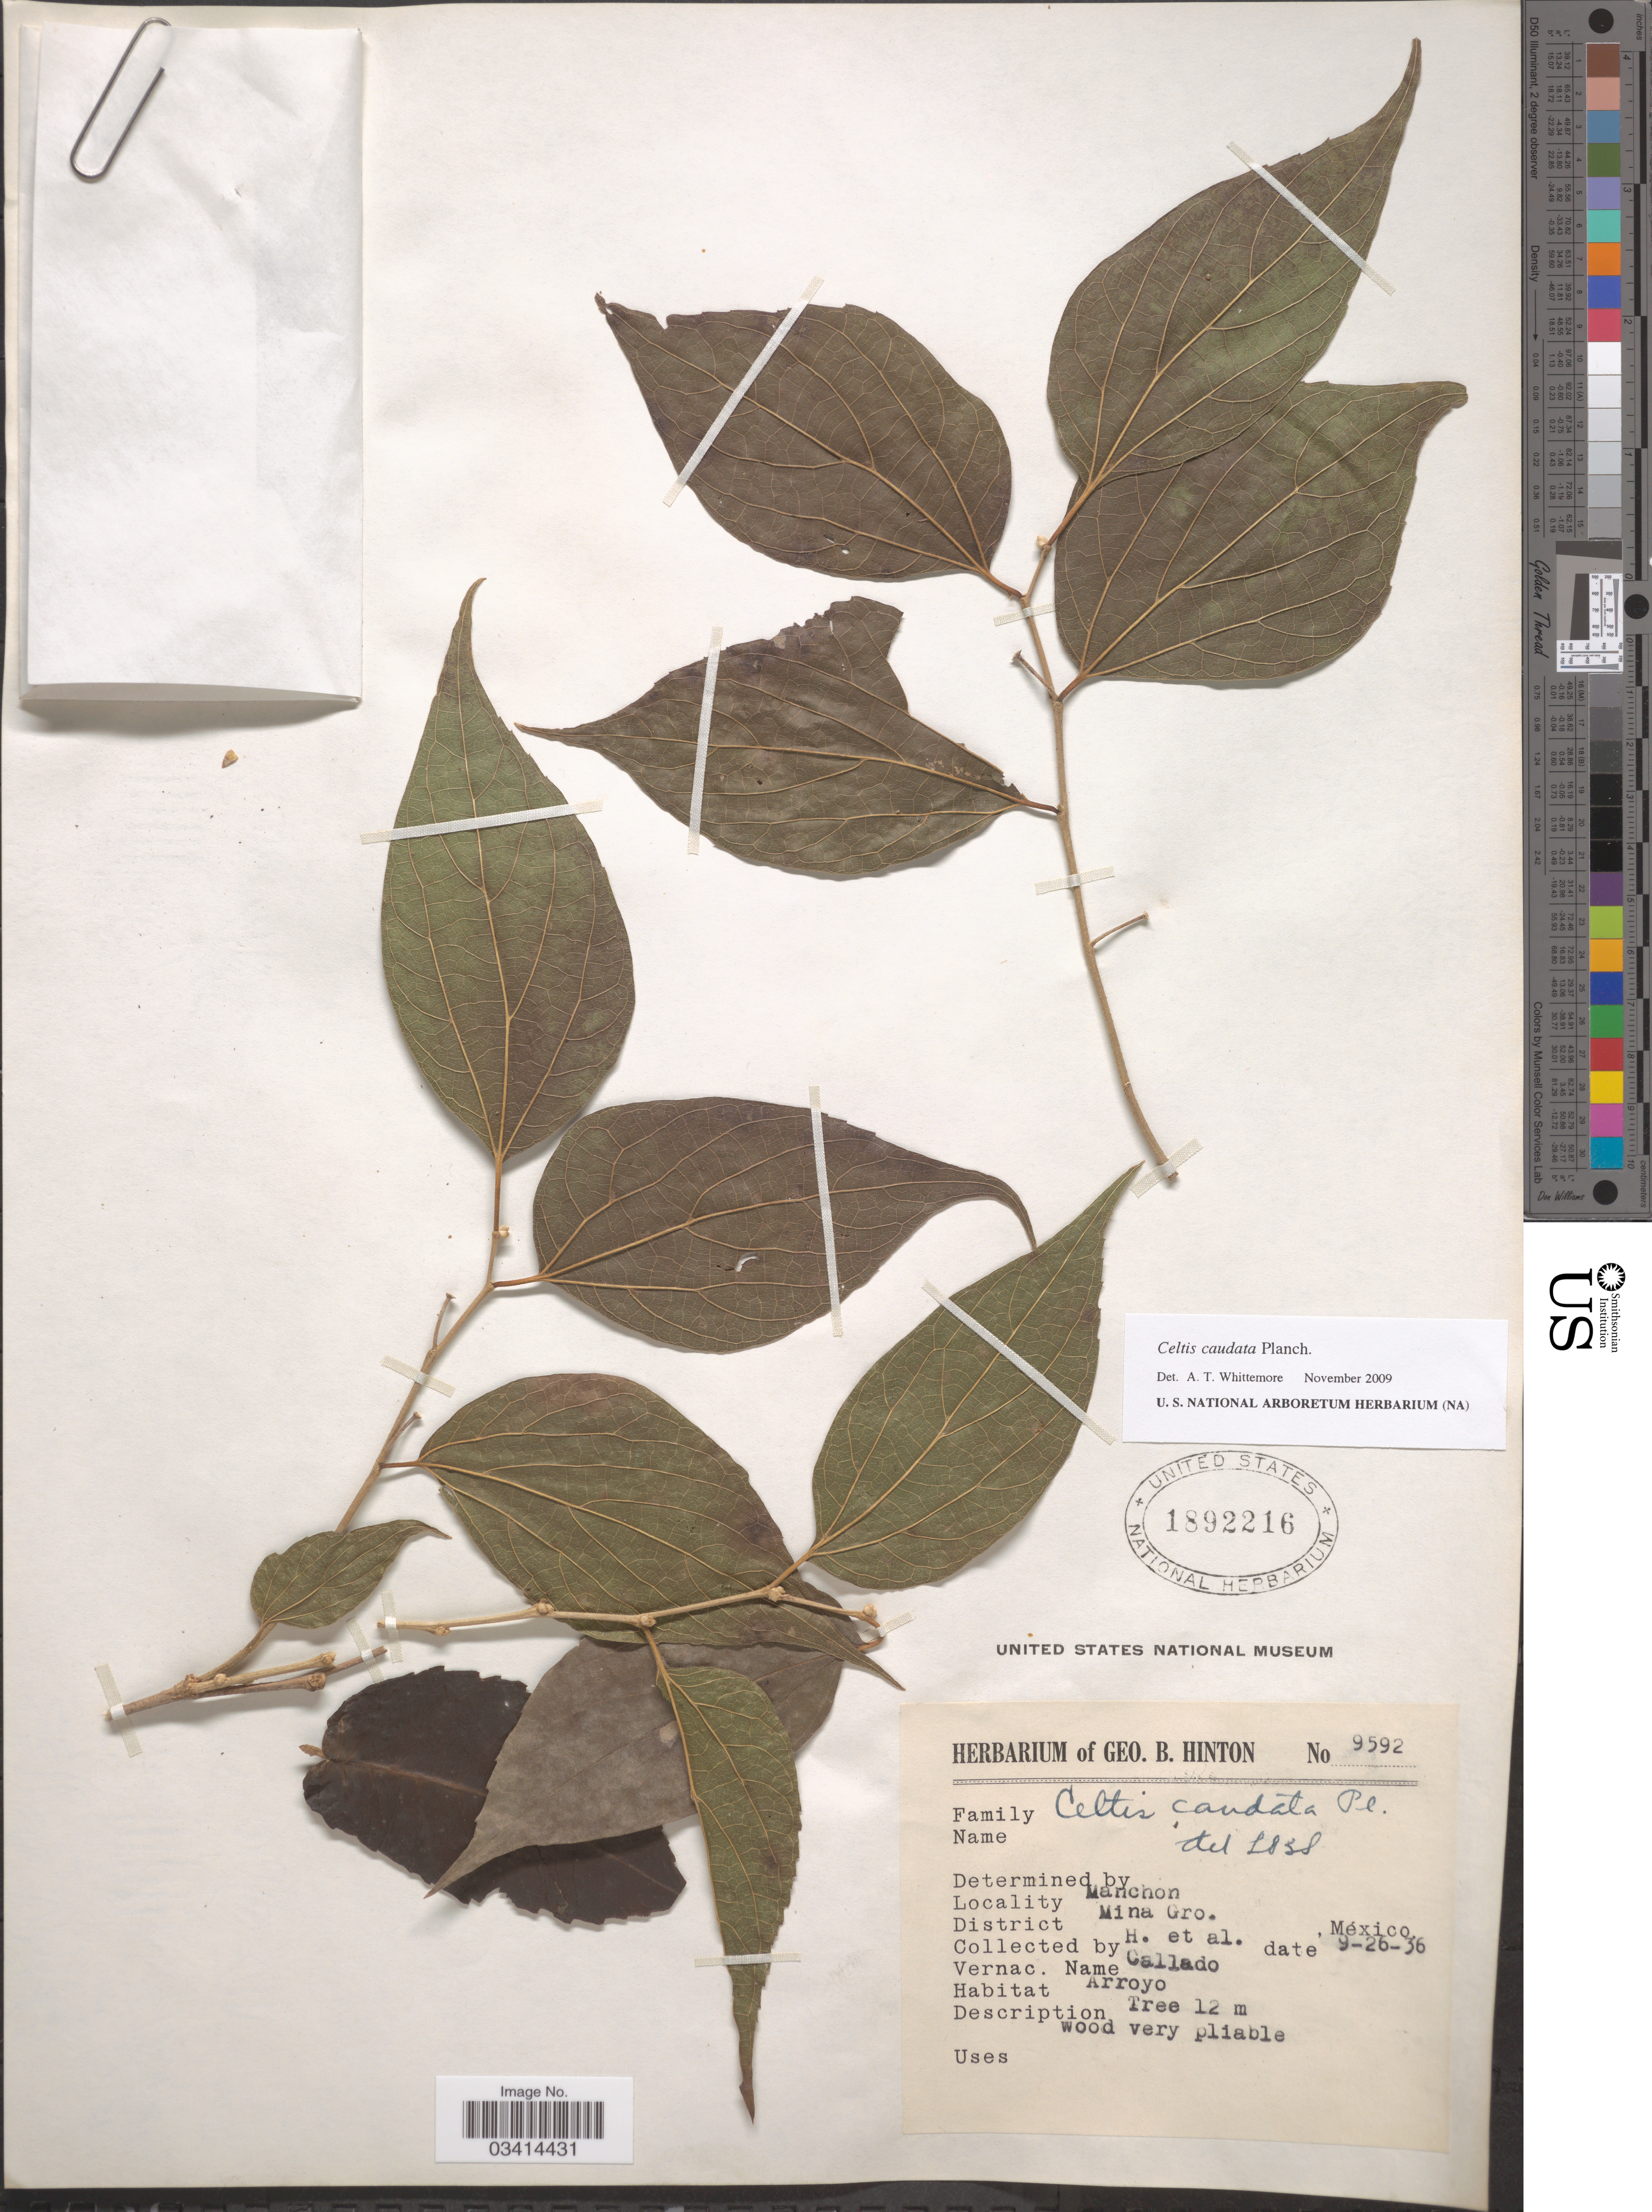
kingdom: Plantae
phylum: Tracheophyta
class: Magnoliopsida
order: Rosales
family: Cannabaceae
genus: Celtis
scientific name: Celtis caudata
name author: Planch.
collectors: G. B. Hinton & et al.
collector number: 9592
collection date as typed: Transcribed d/m/y: 26/9/36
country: Mexico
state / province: Guerrero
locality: Manchon. District Mina.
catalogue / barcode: US 1892216